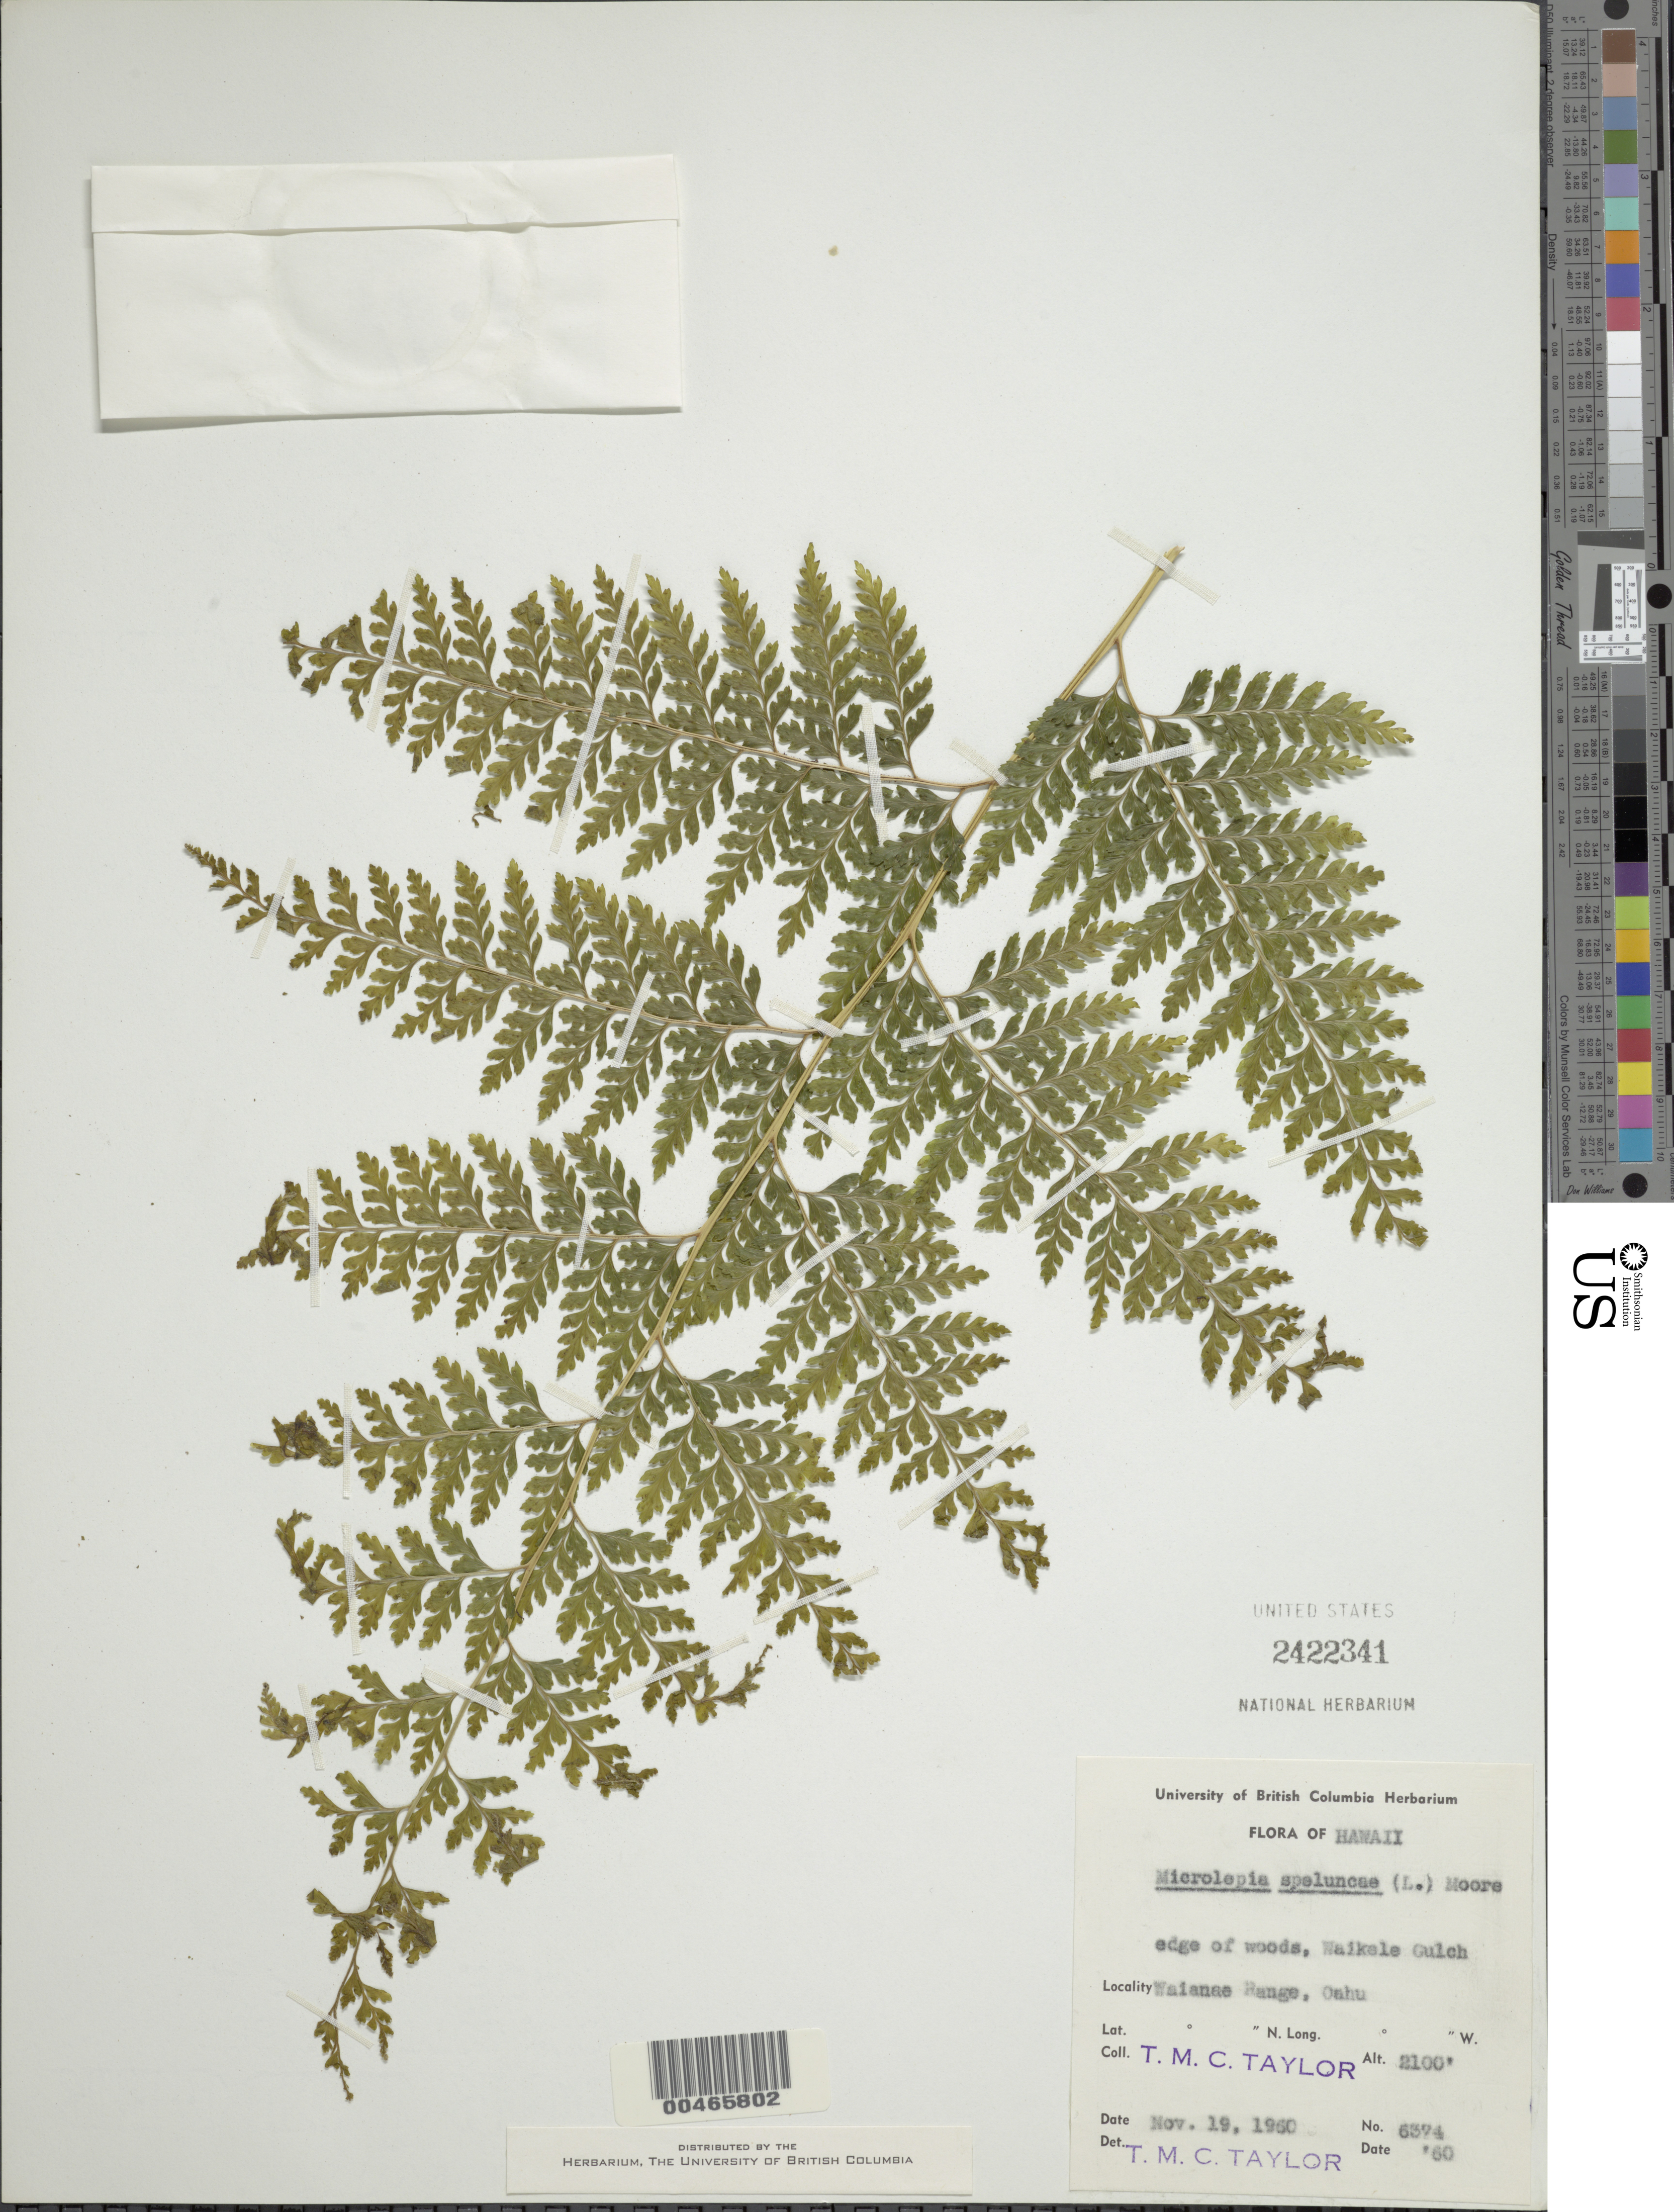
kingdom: Plantae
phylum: Tracheophyta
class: Polypodiopsida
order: Polypodiales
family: Dennstaedtiaceae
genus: Microlepia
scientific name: Microlepia speluncae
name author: (L.) T. Moore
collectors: T. M. C. Taylor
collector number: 6374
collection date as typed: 19 Nov 1960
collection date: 1960-11-19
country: United States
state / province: Hawaii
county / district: Honolulu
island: Oahu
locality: Waikele Gulch, Waianae Range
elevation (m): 640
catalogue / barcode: US 2422341